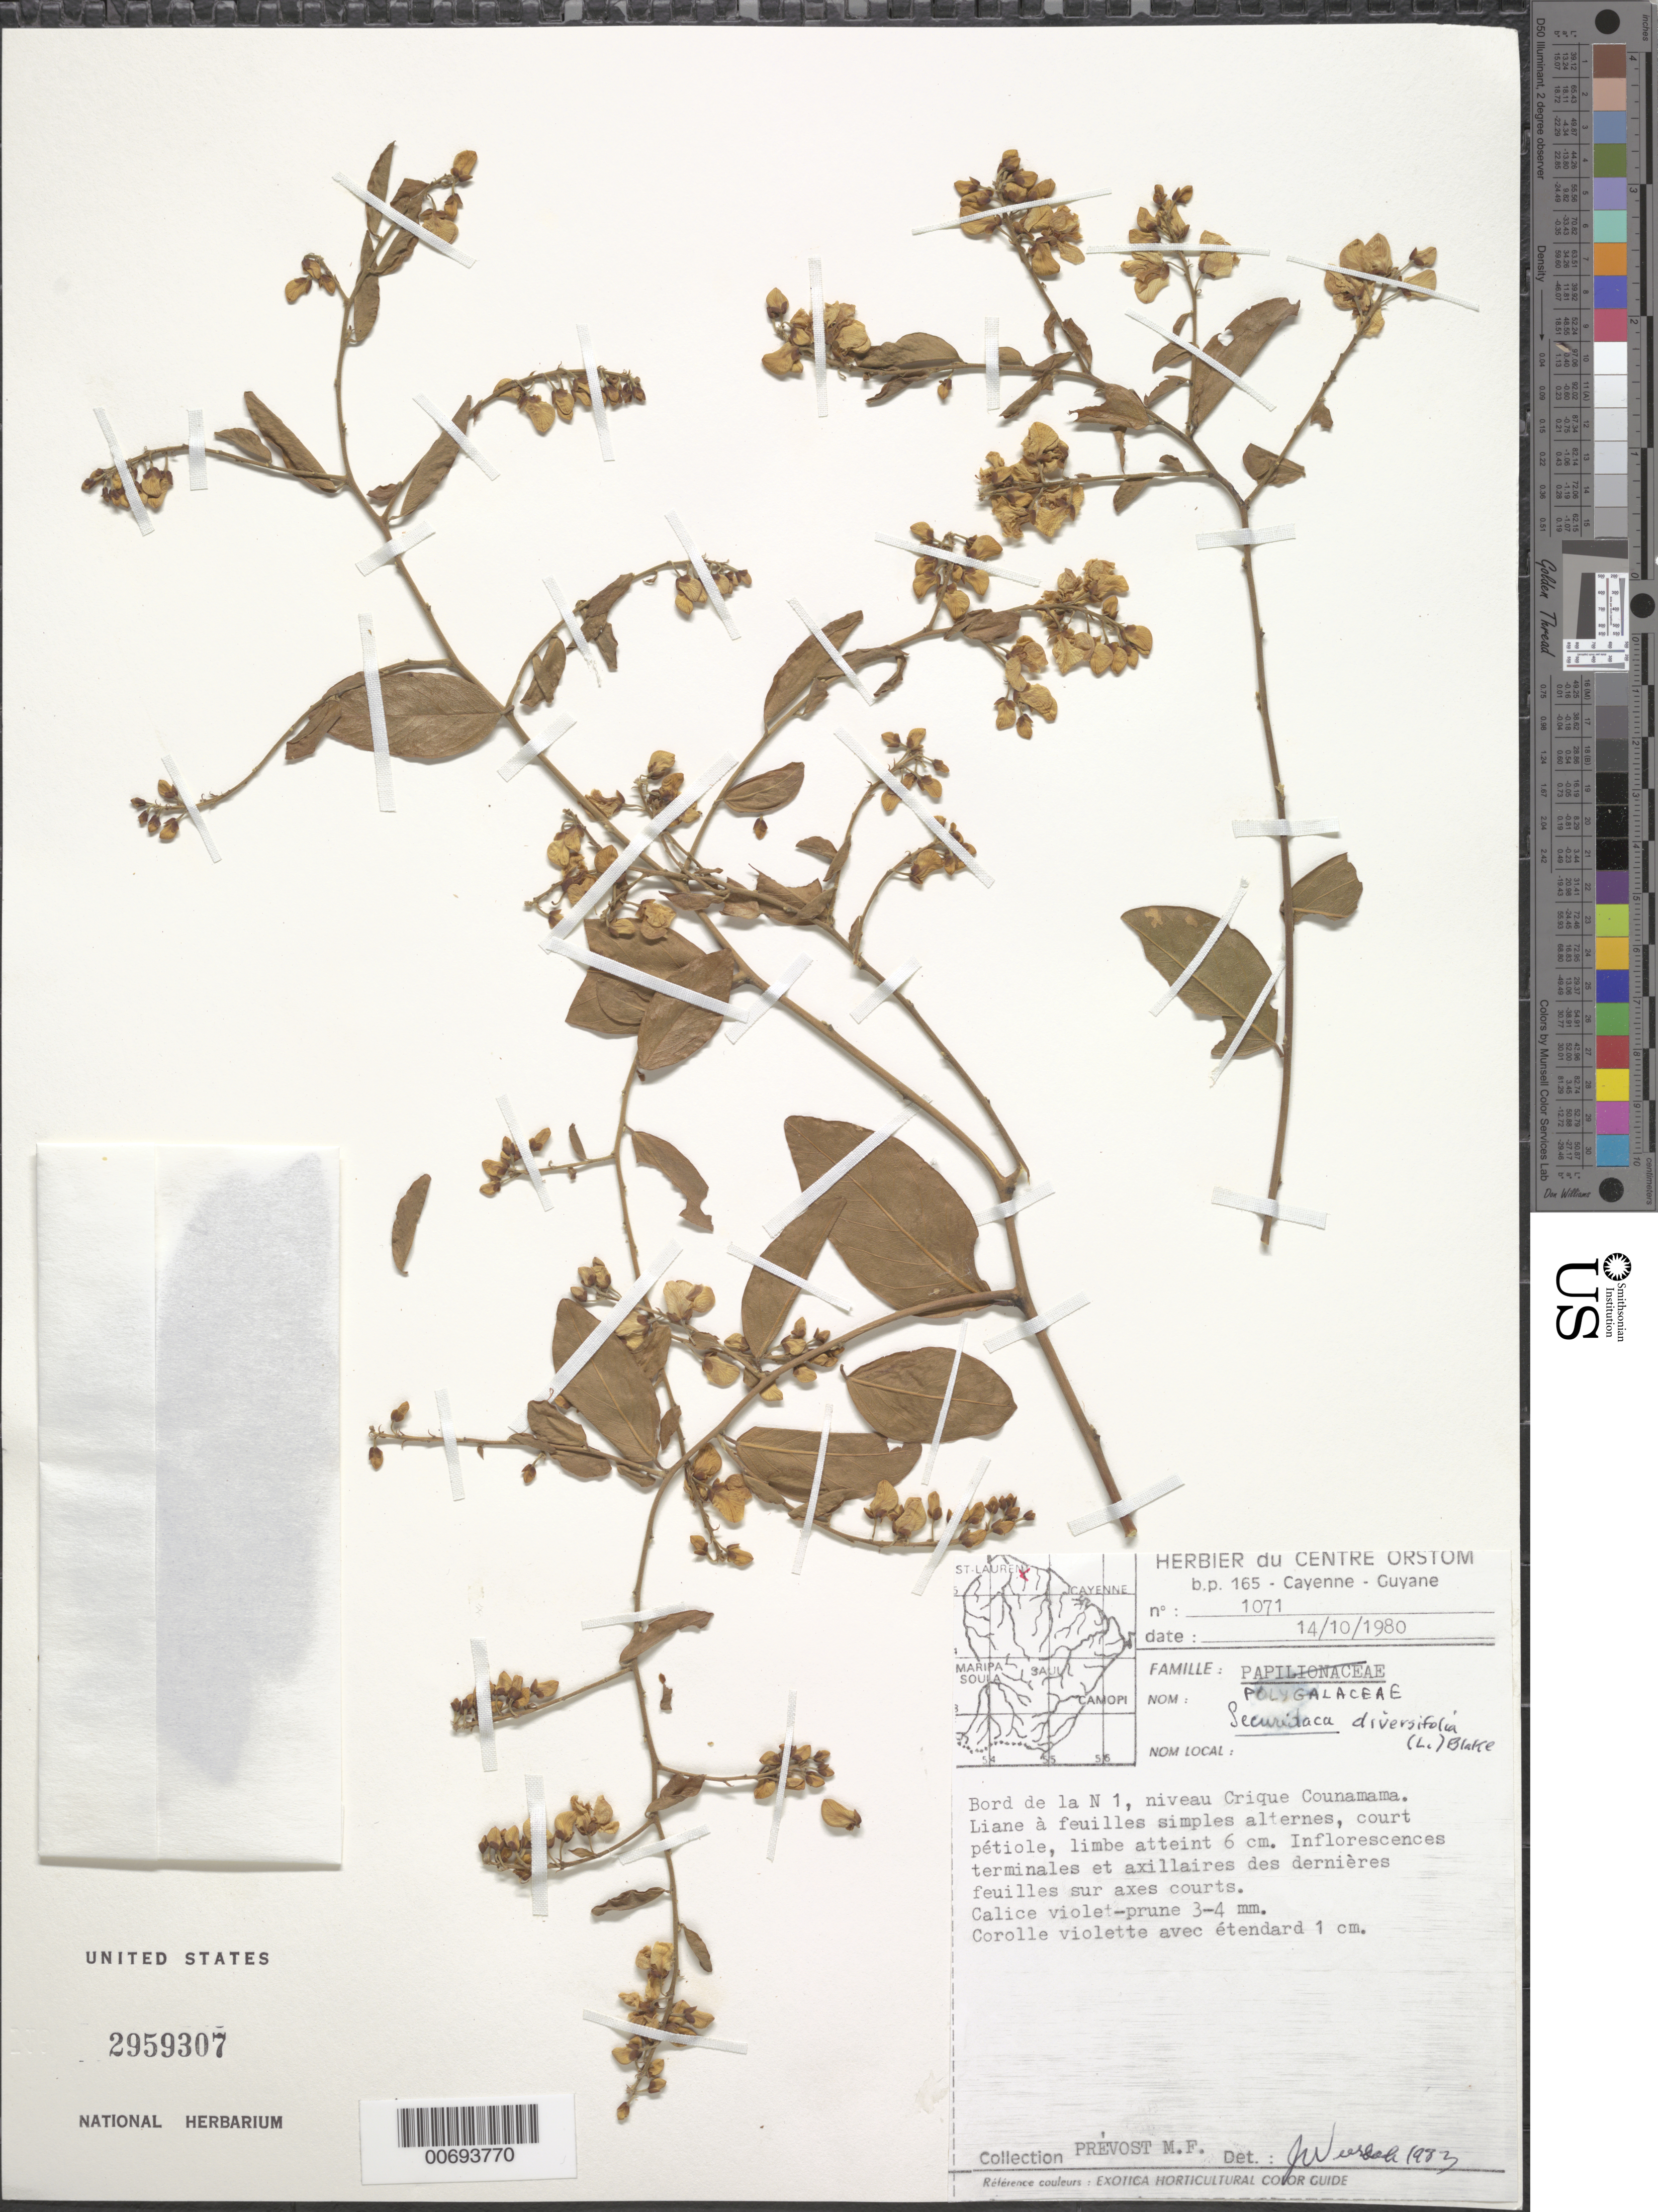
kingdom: Plantae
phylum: Tracheophyta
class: Magnoliopsida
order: Fabales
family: Polygalaceae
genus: Securidaca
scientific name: Securidaca diversifolia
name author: (L.) S.F. Blake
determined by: Wurdack, John J., (US), US (UNITED STATES)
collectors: M.-F. Prévost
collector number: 1071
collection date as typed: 14-Oct-80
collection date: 1980-10-14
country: French Guiana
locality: Crique Counamama, bord de la N 1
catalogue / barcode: US 2959307